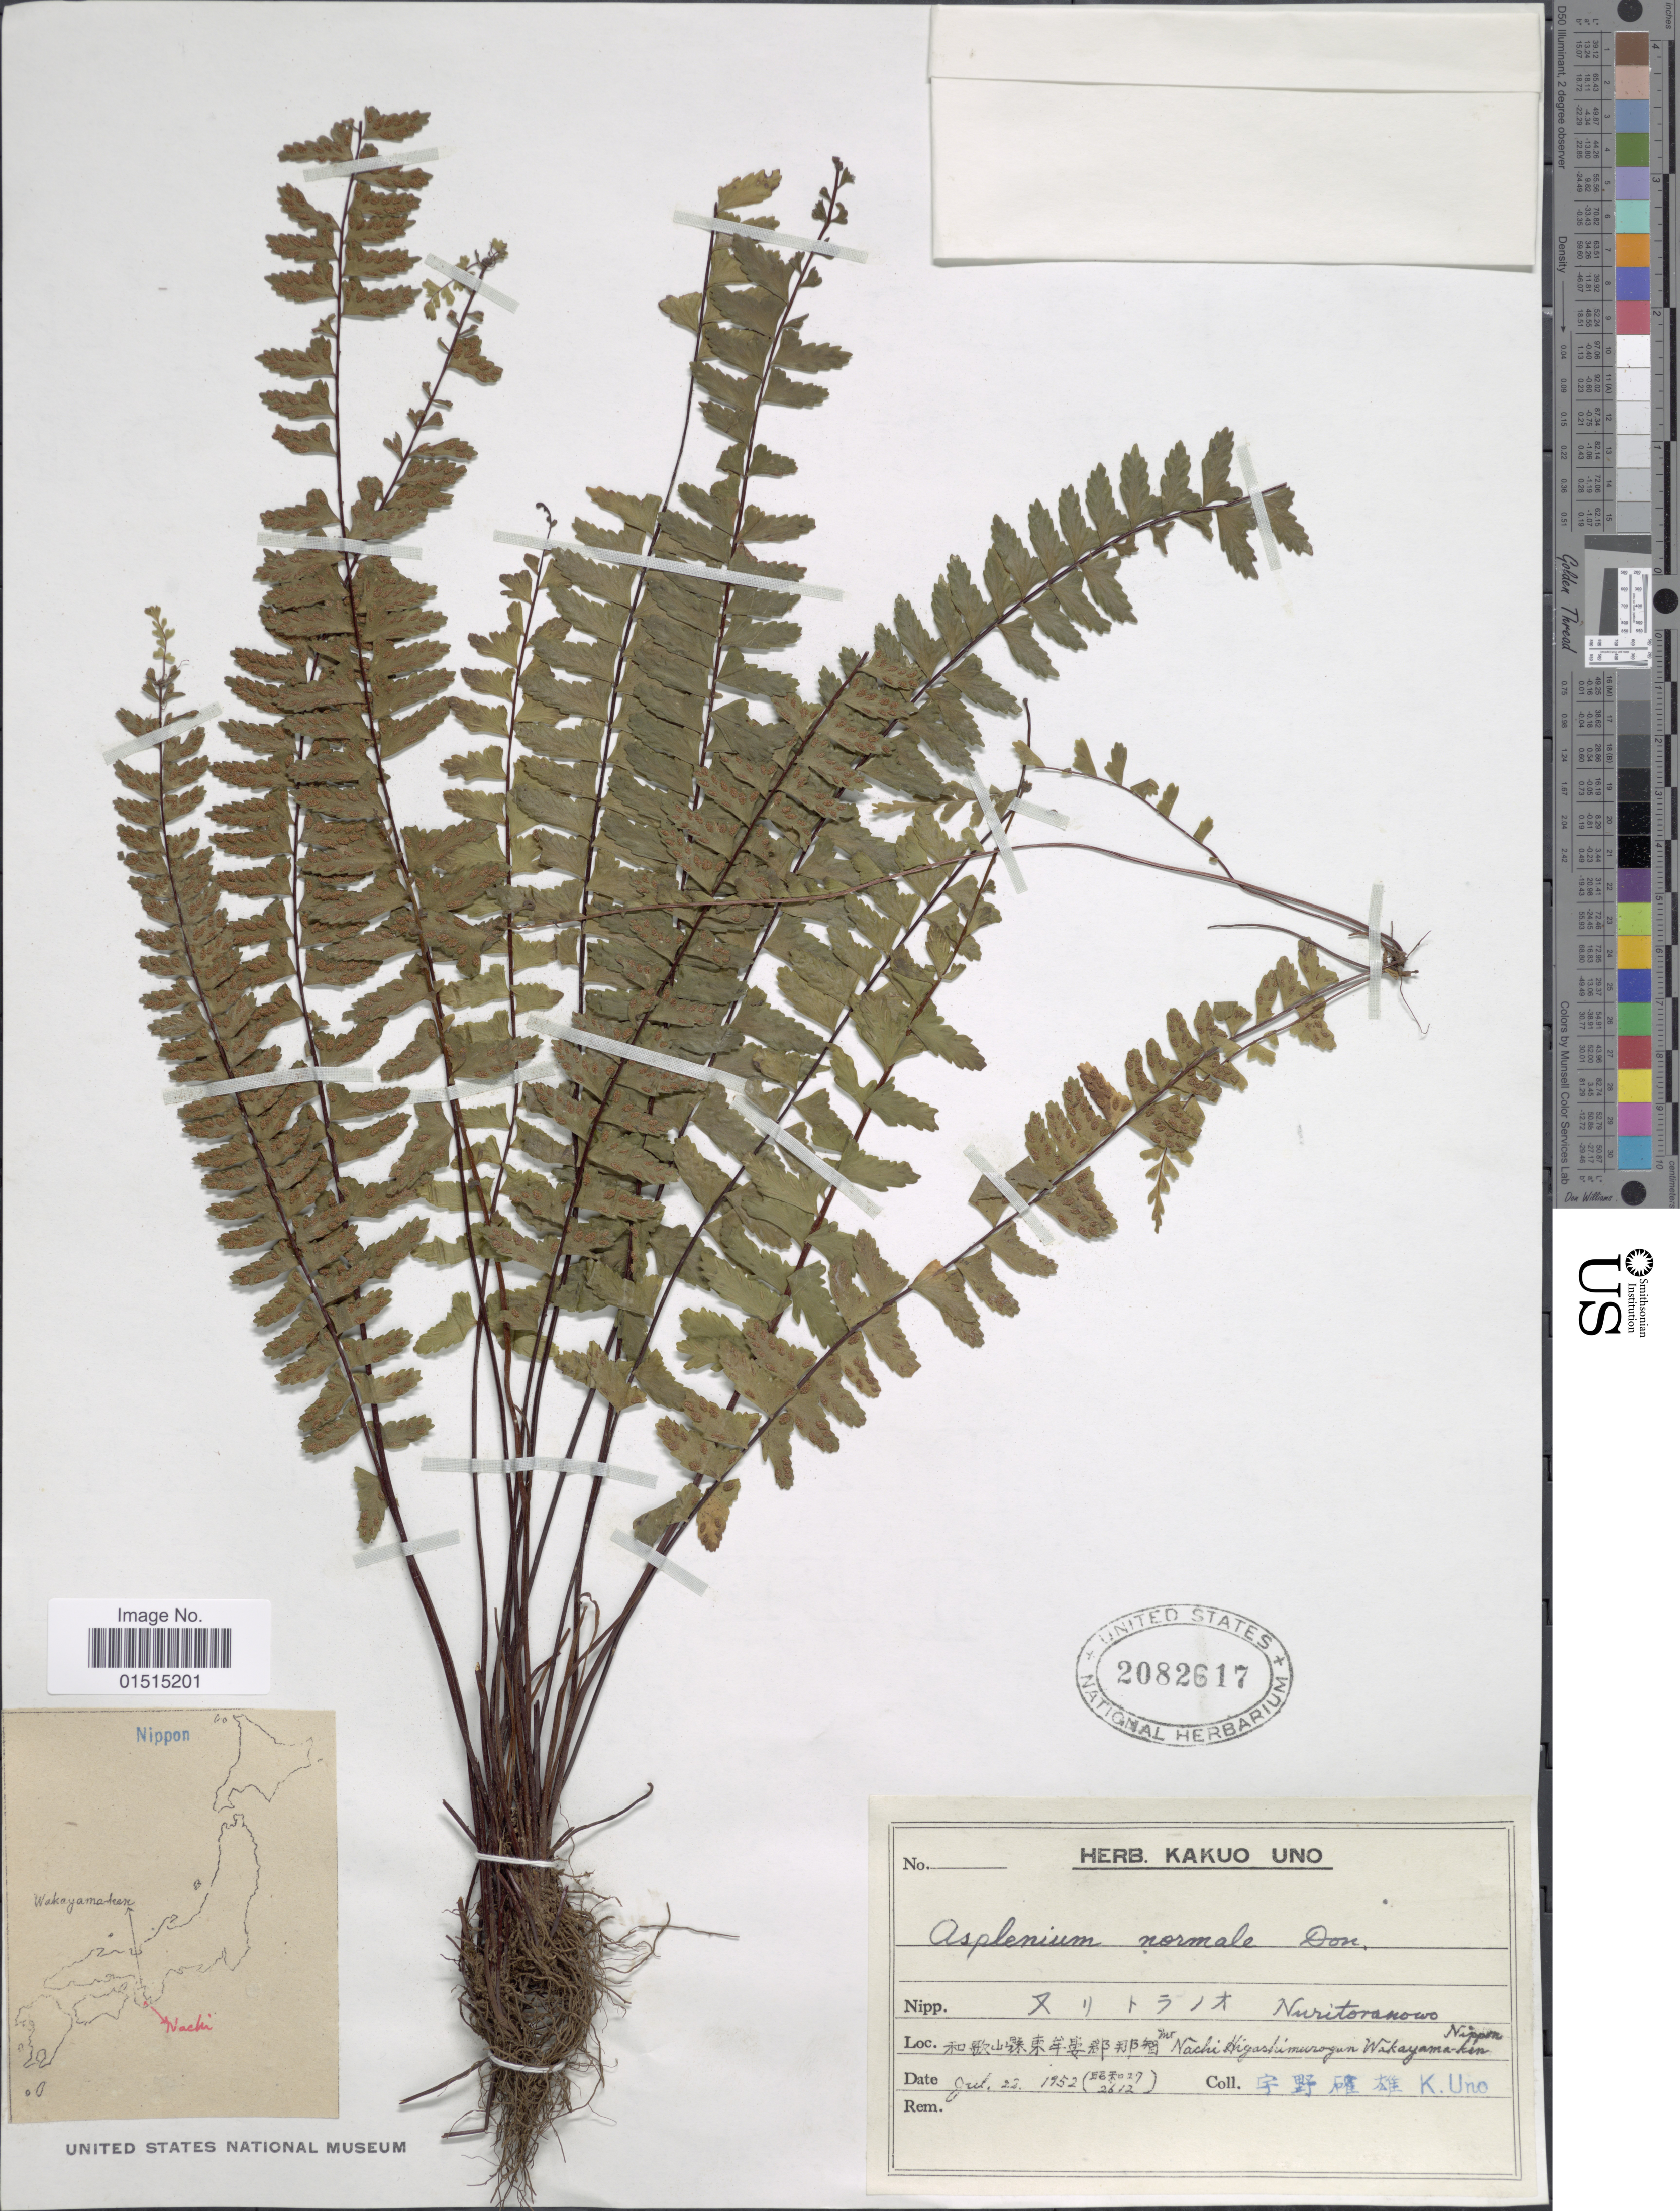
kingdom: Plantae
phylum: Tracheophyta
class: Polypodiopsida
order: Polypodiales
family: Aspleniaceae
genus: Asplenium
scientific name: Asplenium normale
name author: D. Don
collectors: K. Uno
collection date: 1952-07-22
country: Japan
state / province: Wakayama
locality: Nachi Higashimurohun, Wakayama- ken, Nippon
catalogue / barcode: US 2082617